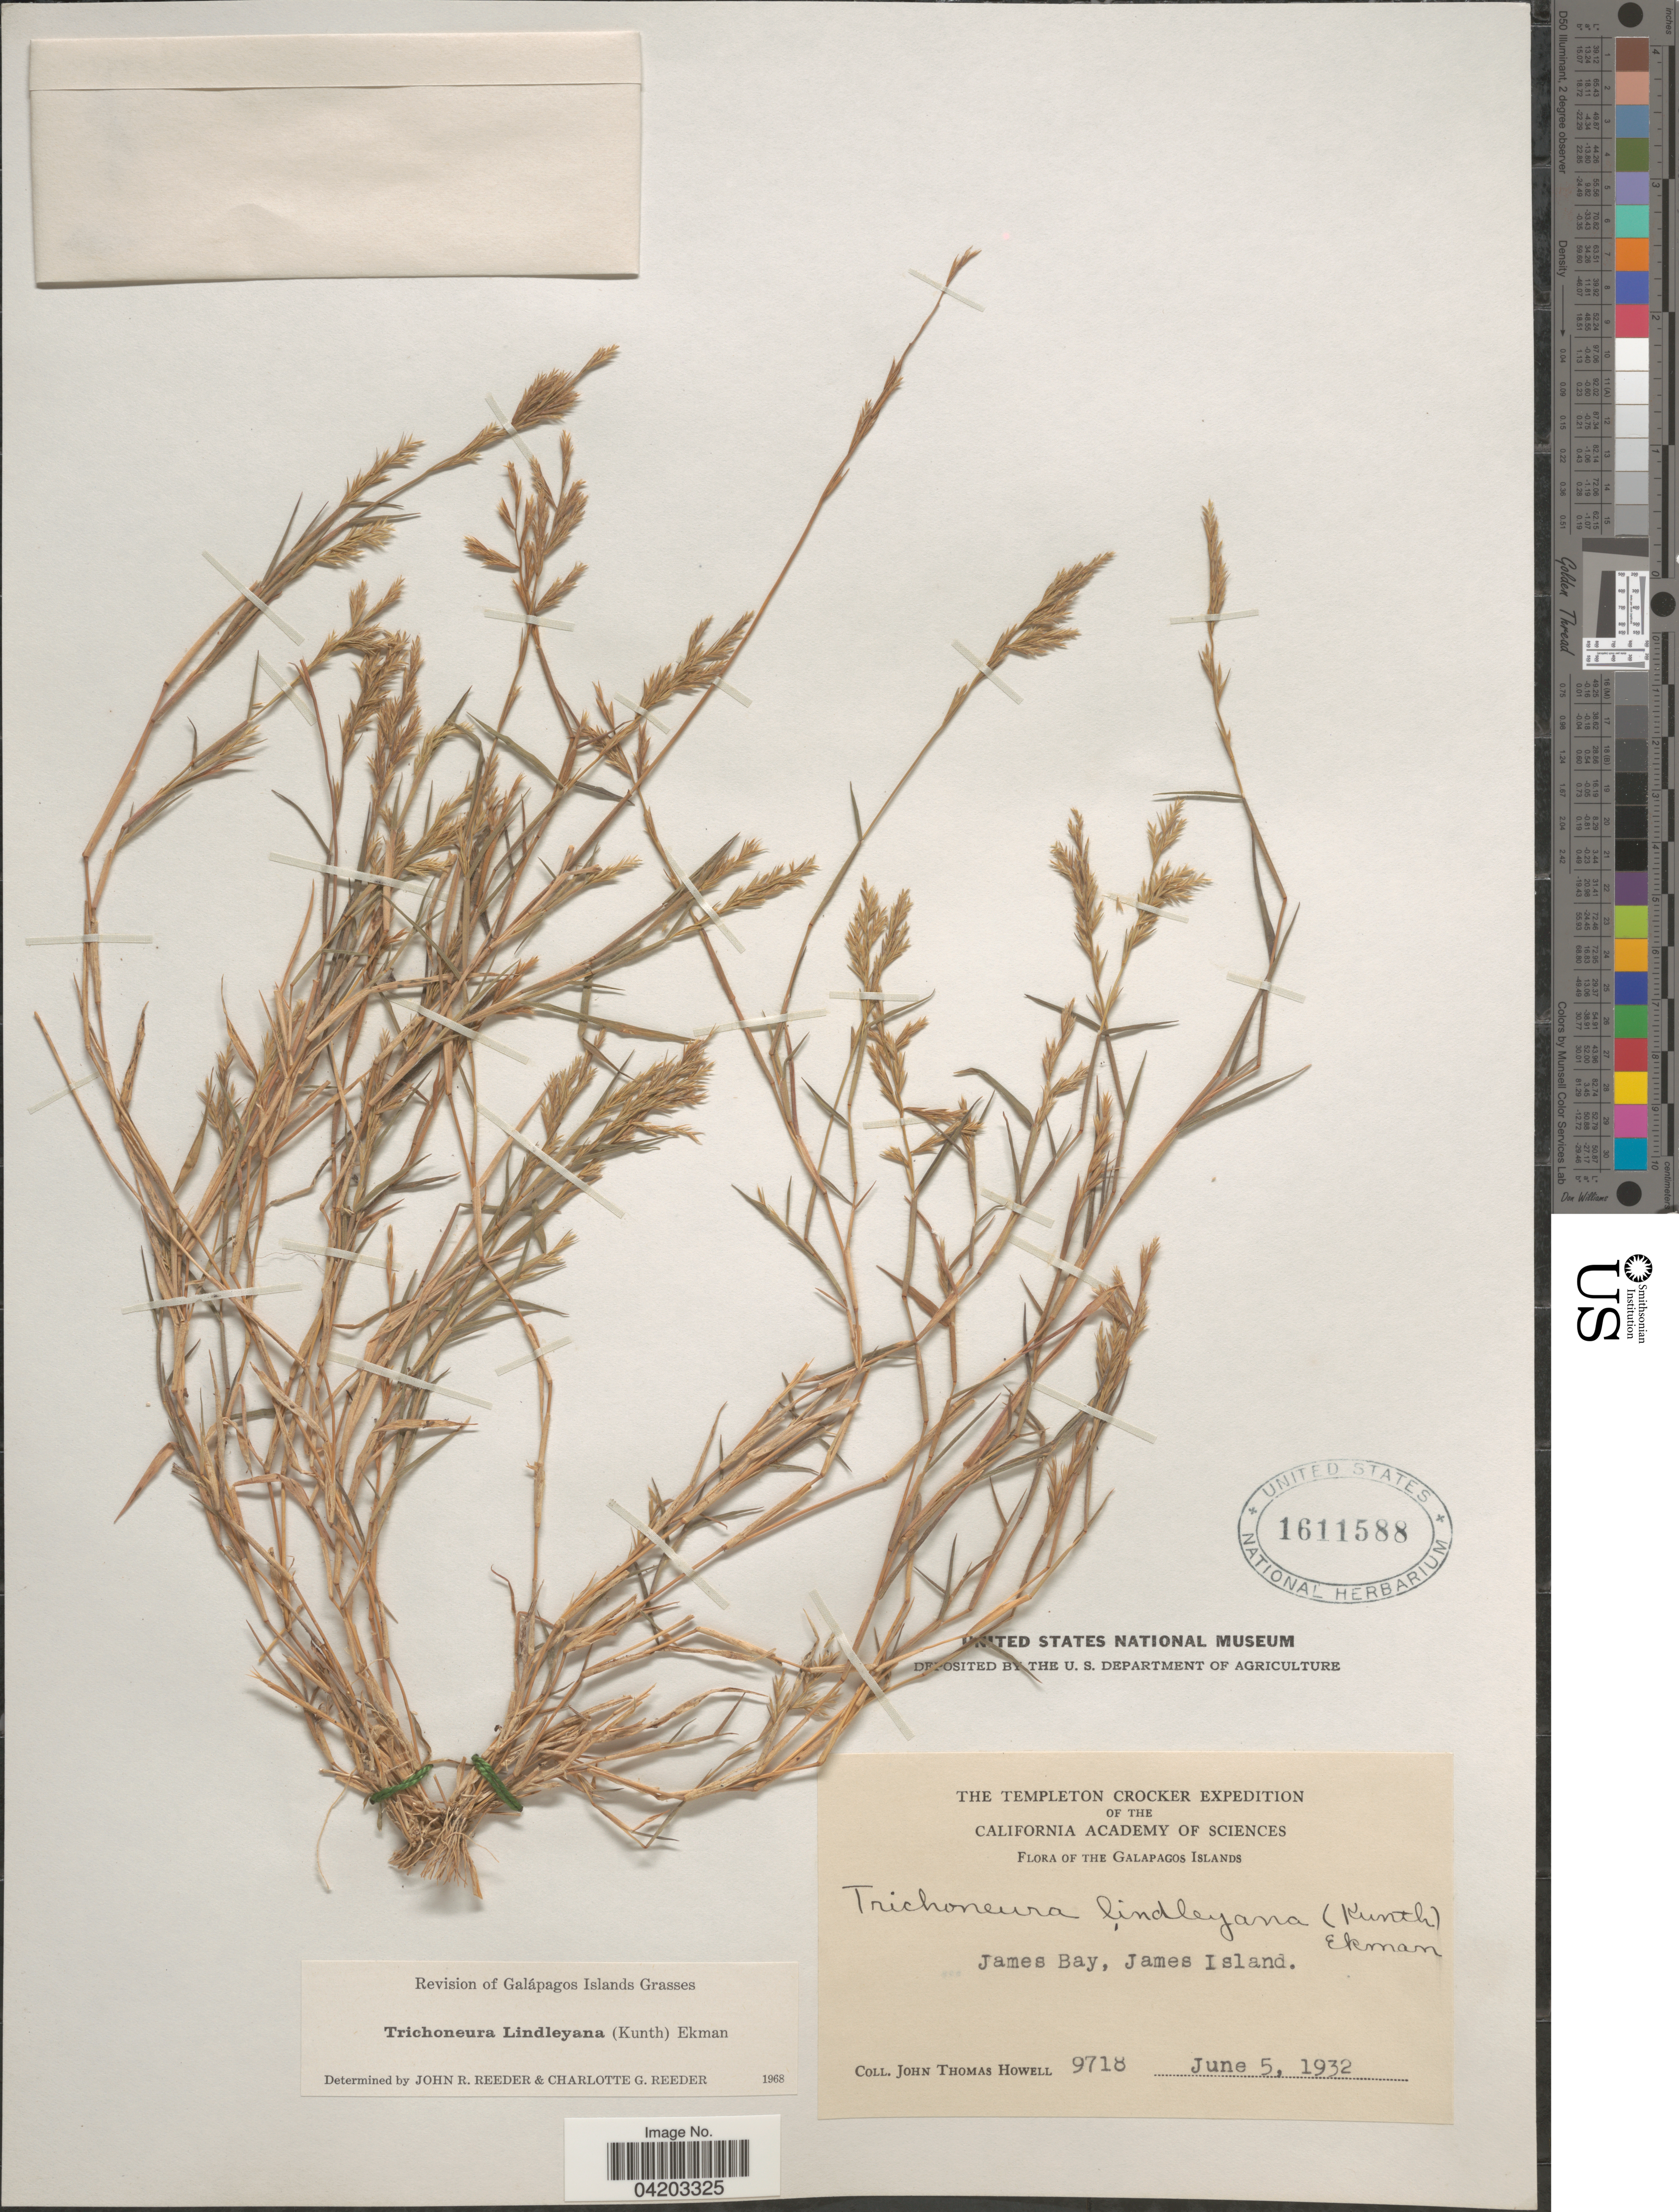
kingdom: Plantae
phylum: Tracheophyta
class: Liliopsida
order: Poales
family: Poaceae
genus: Trichoneura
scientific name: Trichoneura lindleyana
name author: (Kunth) Ekman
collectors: J. T. Howell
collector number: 9718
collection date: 1932-06-05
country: Ecuador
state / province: Colón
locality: The Templeton Crocker Expedition of the California Academy of Sciences. Galapagos Islands. James Bay, James Island.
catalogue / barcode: US 1611588